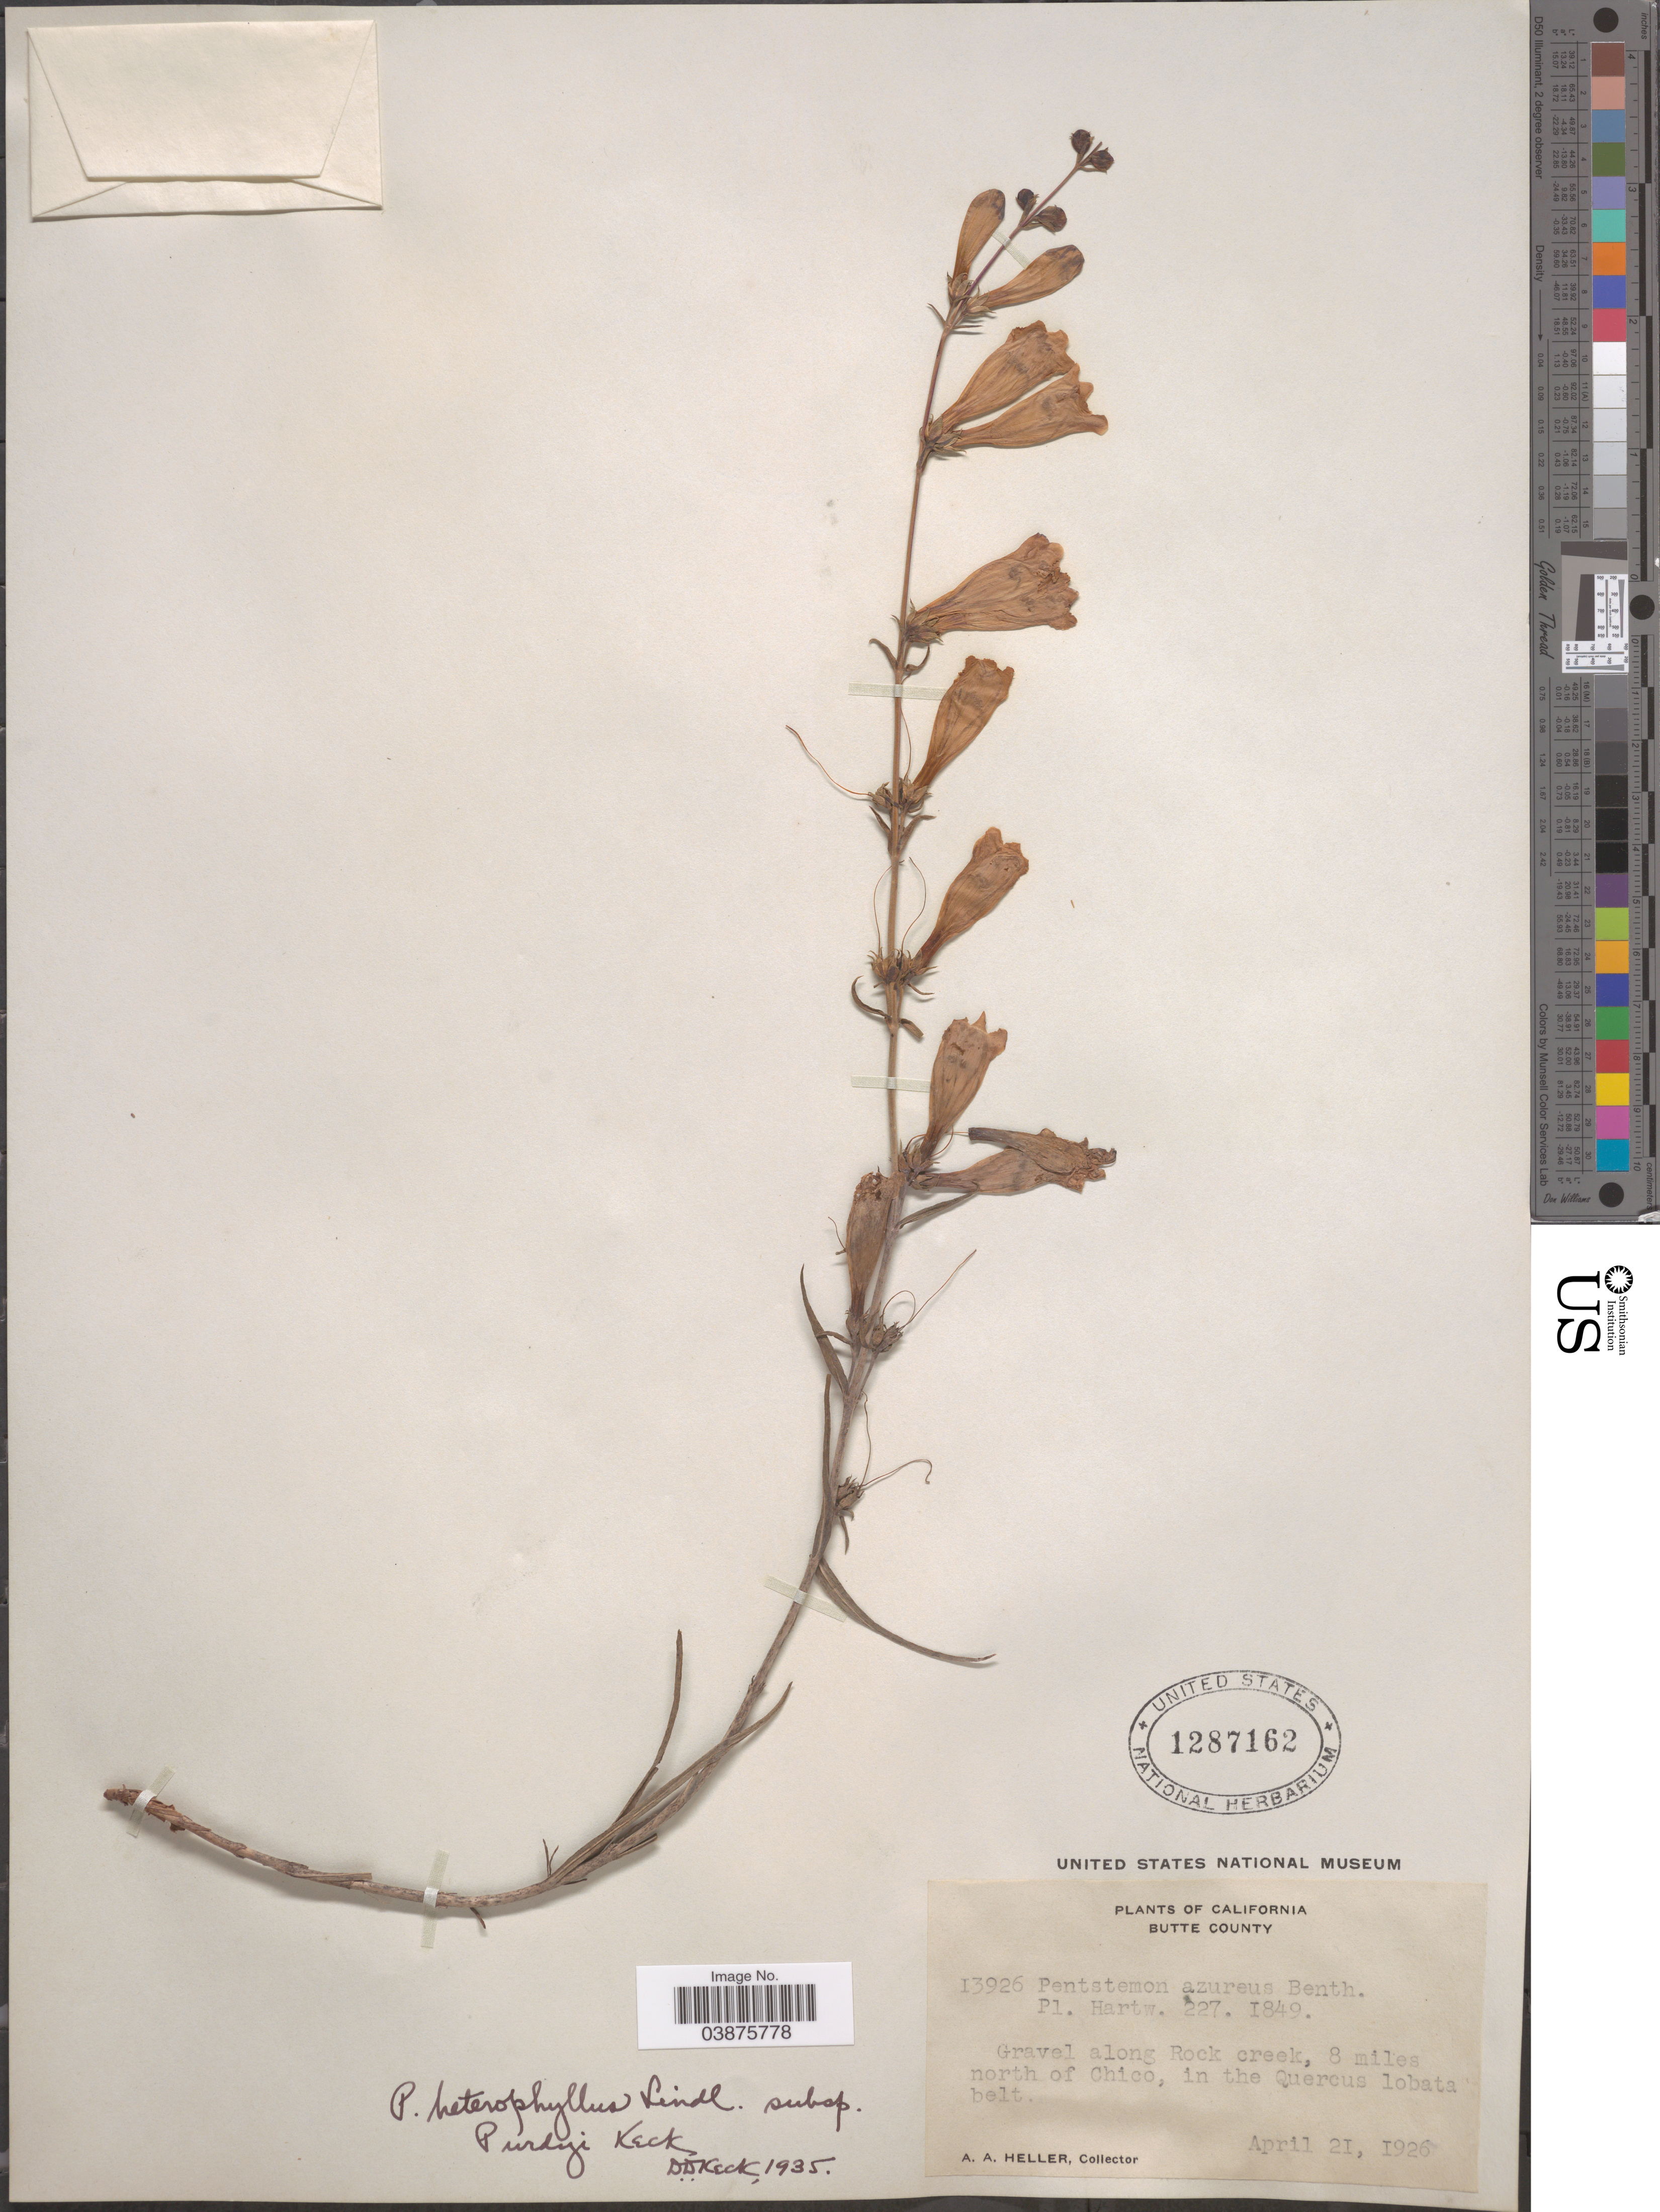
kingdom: Plantae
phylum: Tracheophyta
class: Magnoliopsida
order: Lamiales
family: Plantaginaceae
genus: Penstemon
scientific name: Penstemon heterophyllus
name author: Lindl.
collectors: A. A. Heller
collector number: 13926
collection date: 1926-04-21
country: United States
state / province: California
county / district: Butte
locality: Butte County. Gravel along Rock creek, 8 miles north of Chico, in the Quercus lobata belt.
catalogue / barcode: US 1287162